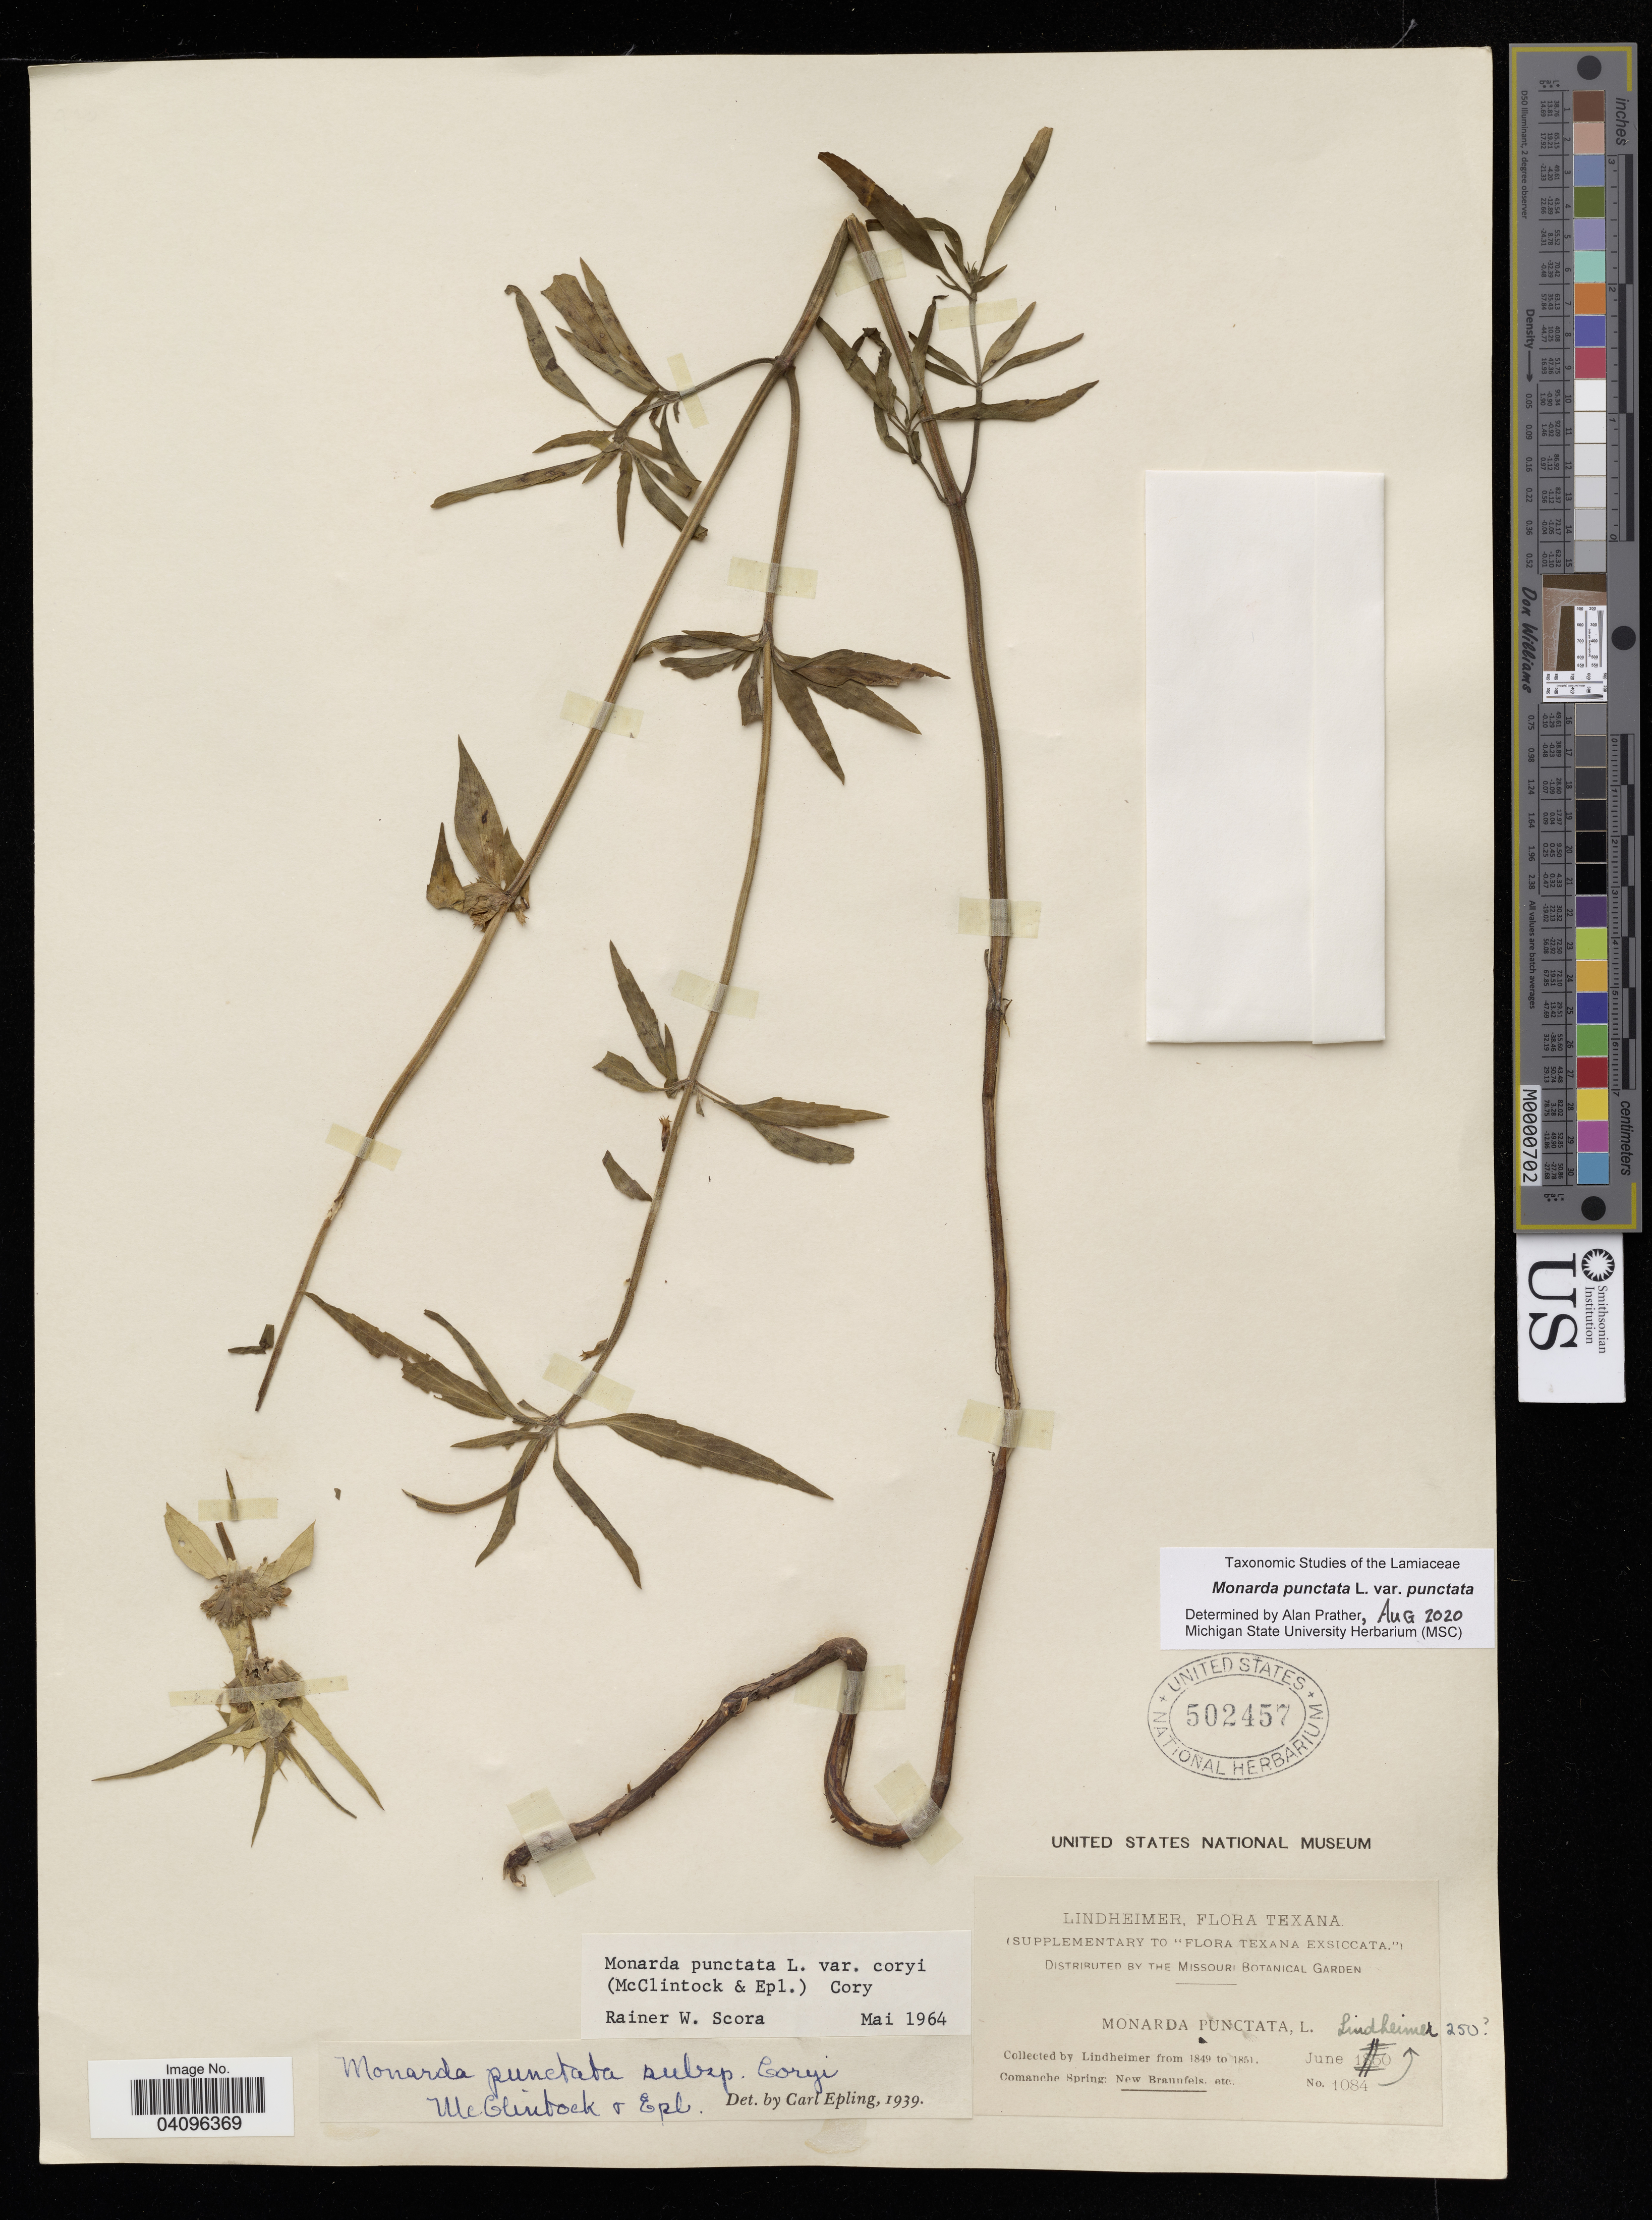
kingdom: Plantae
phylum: Tracheophyta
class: Magnoliopsida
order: Lamiales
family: Lamiaceae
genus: Monarda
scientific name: Monarda punctata var. punctata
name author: L.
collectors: -. Lindheimer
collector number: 1084 / 250?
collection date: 1849/1851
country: United States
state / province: Texas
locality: Comanche Spring: New Beaunfels etc.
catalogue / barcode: US 502457